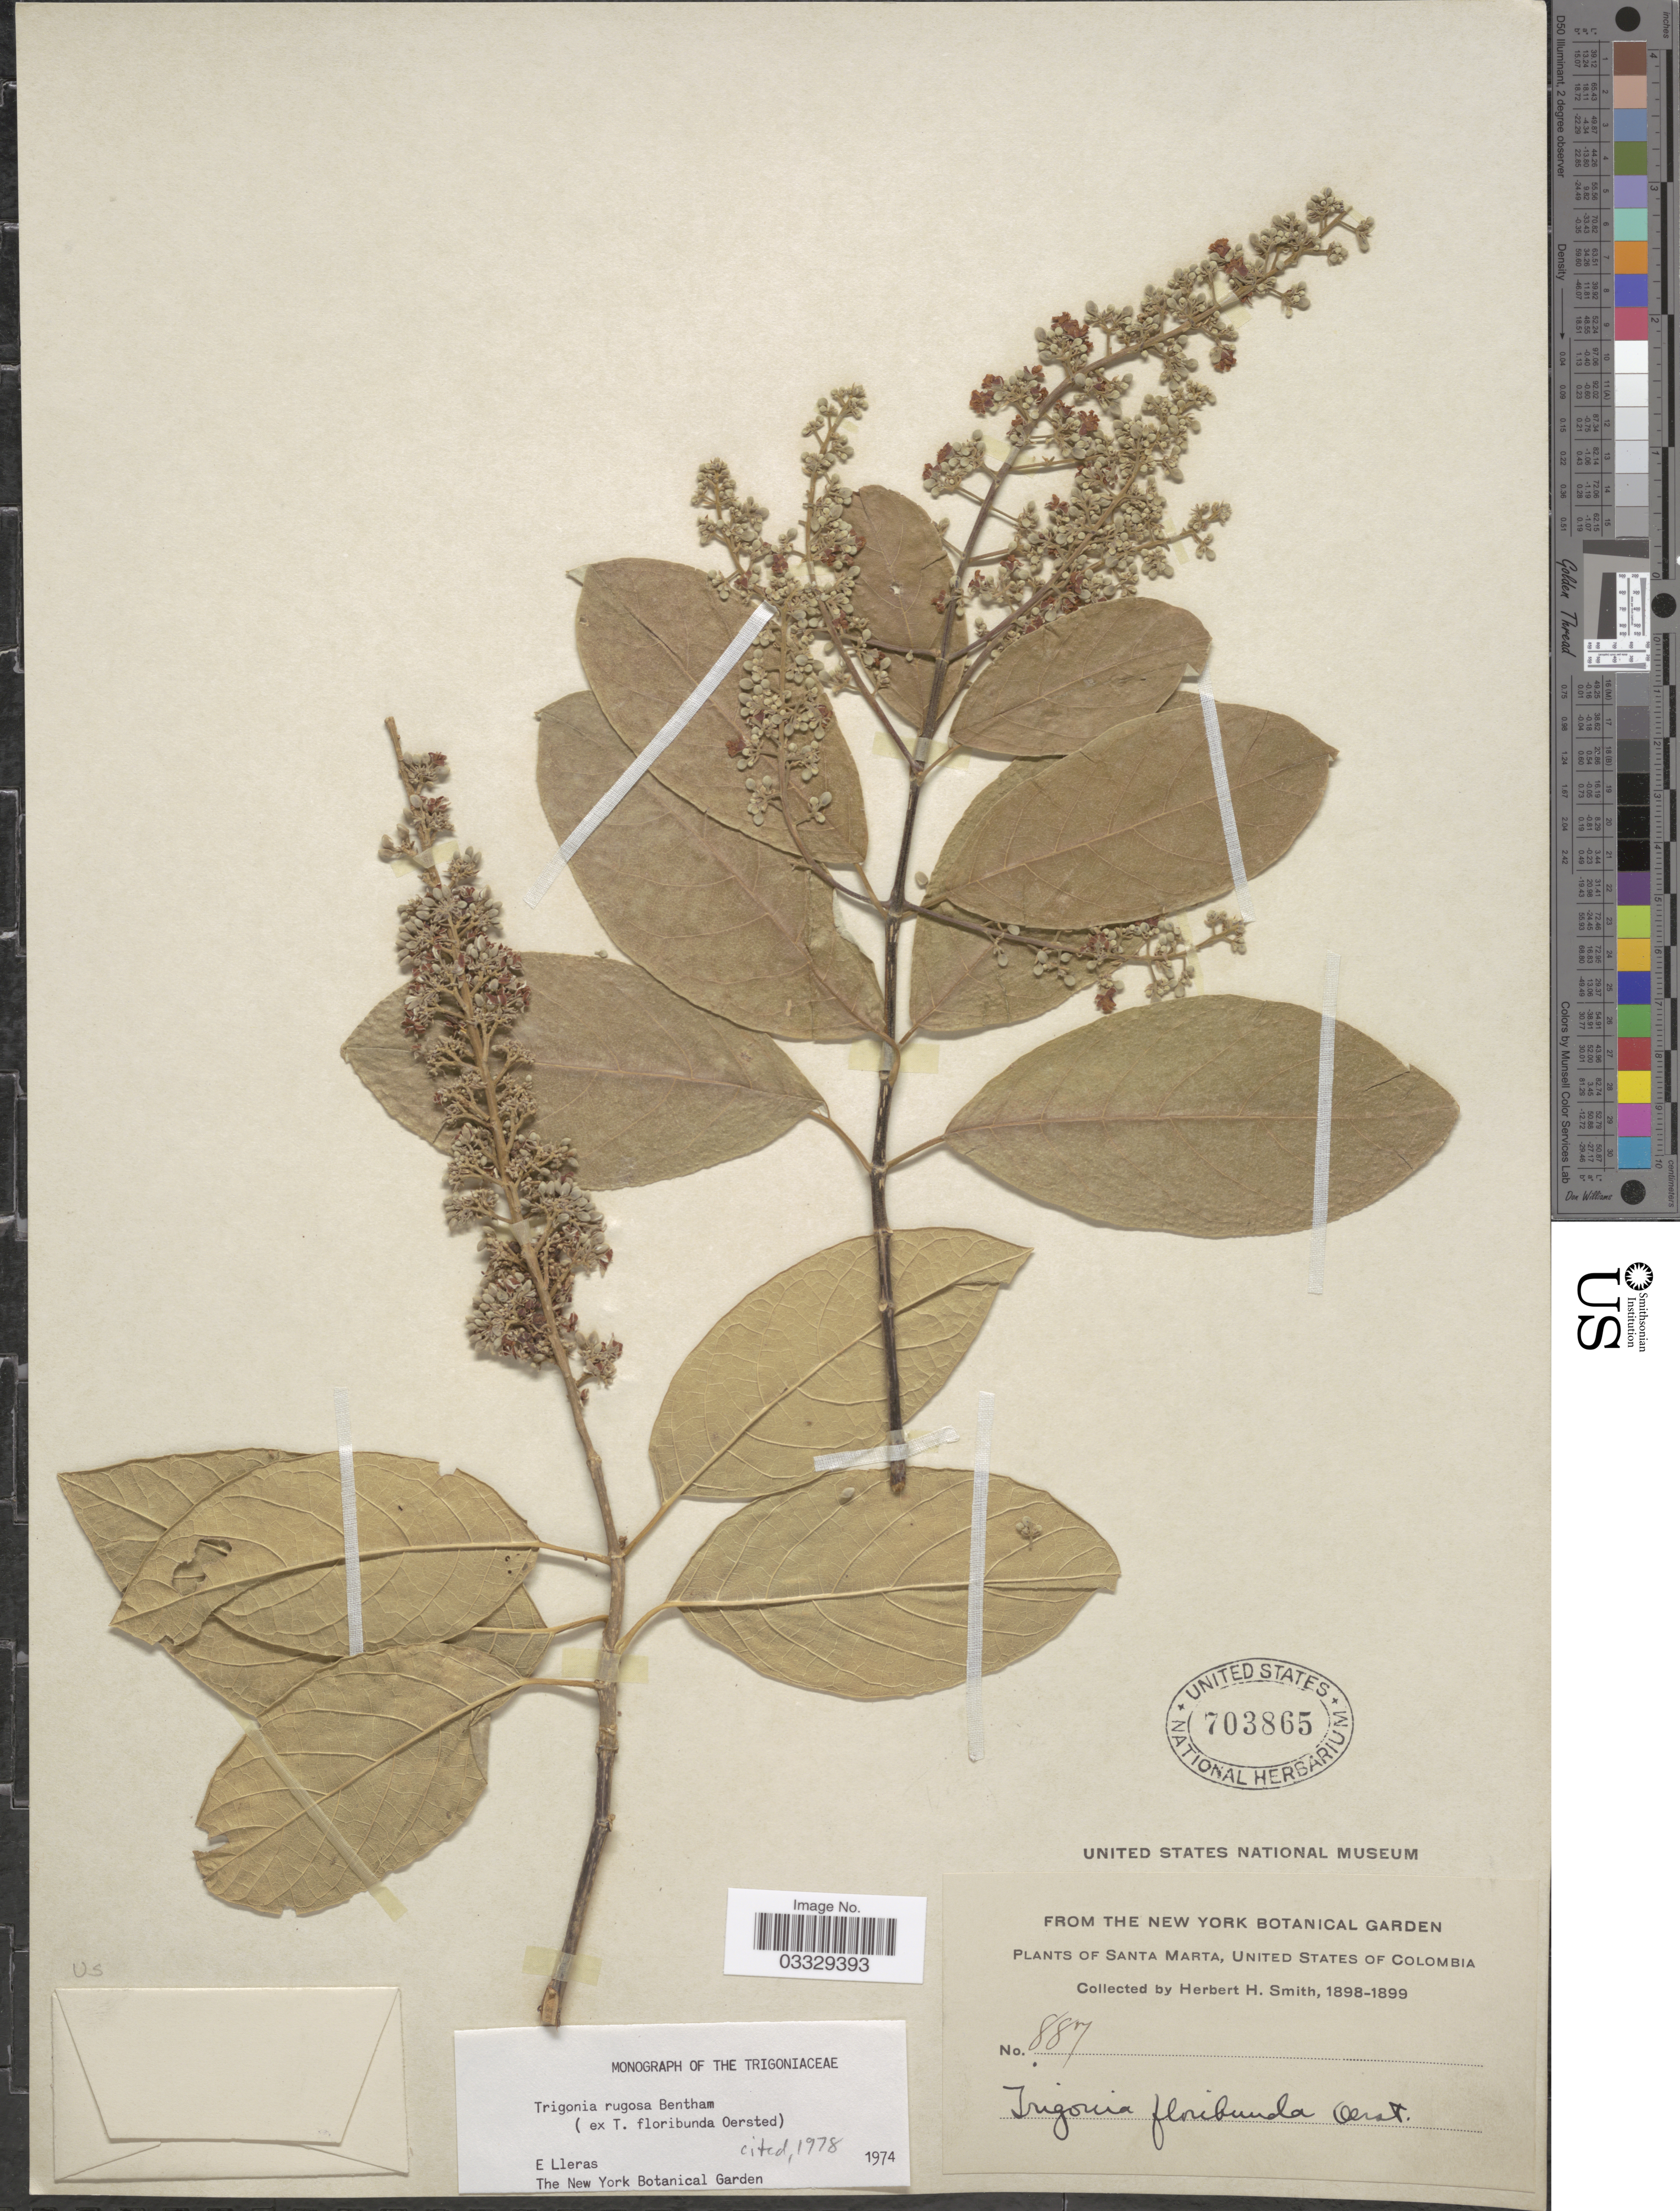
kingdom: Plantae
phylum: Tracheophyta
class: Magnoliopsida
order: Malpighiales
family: Trigoniaceae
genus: Trigonia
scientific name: Trigonia rugosa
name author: Benth.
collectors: Herbert H. Smith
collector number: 887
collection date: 1898/1899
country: Colombia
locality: Santa Marta. United States of Colombia.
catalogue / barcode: US 703865